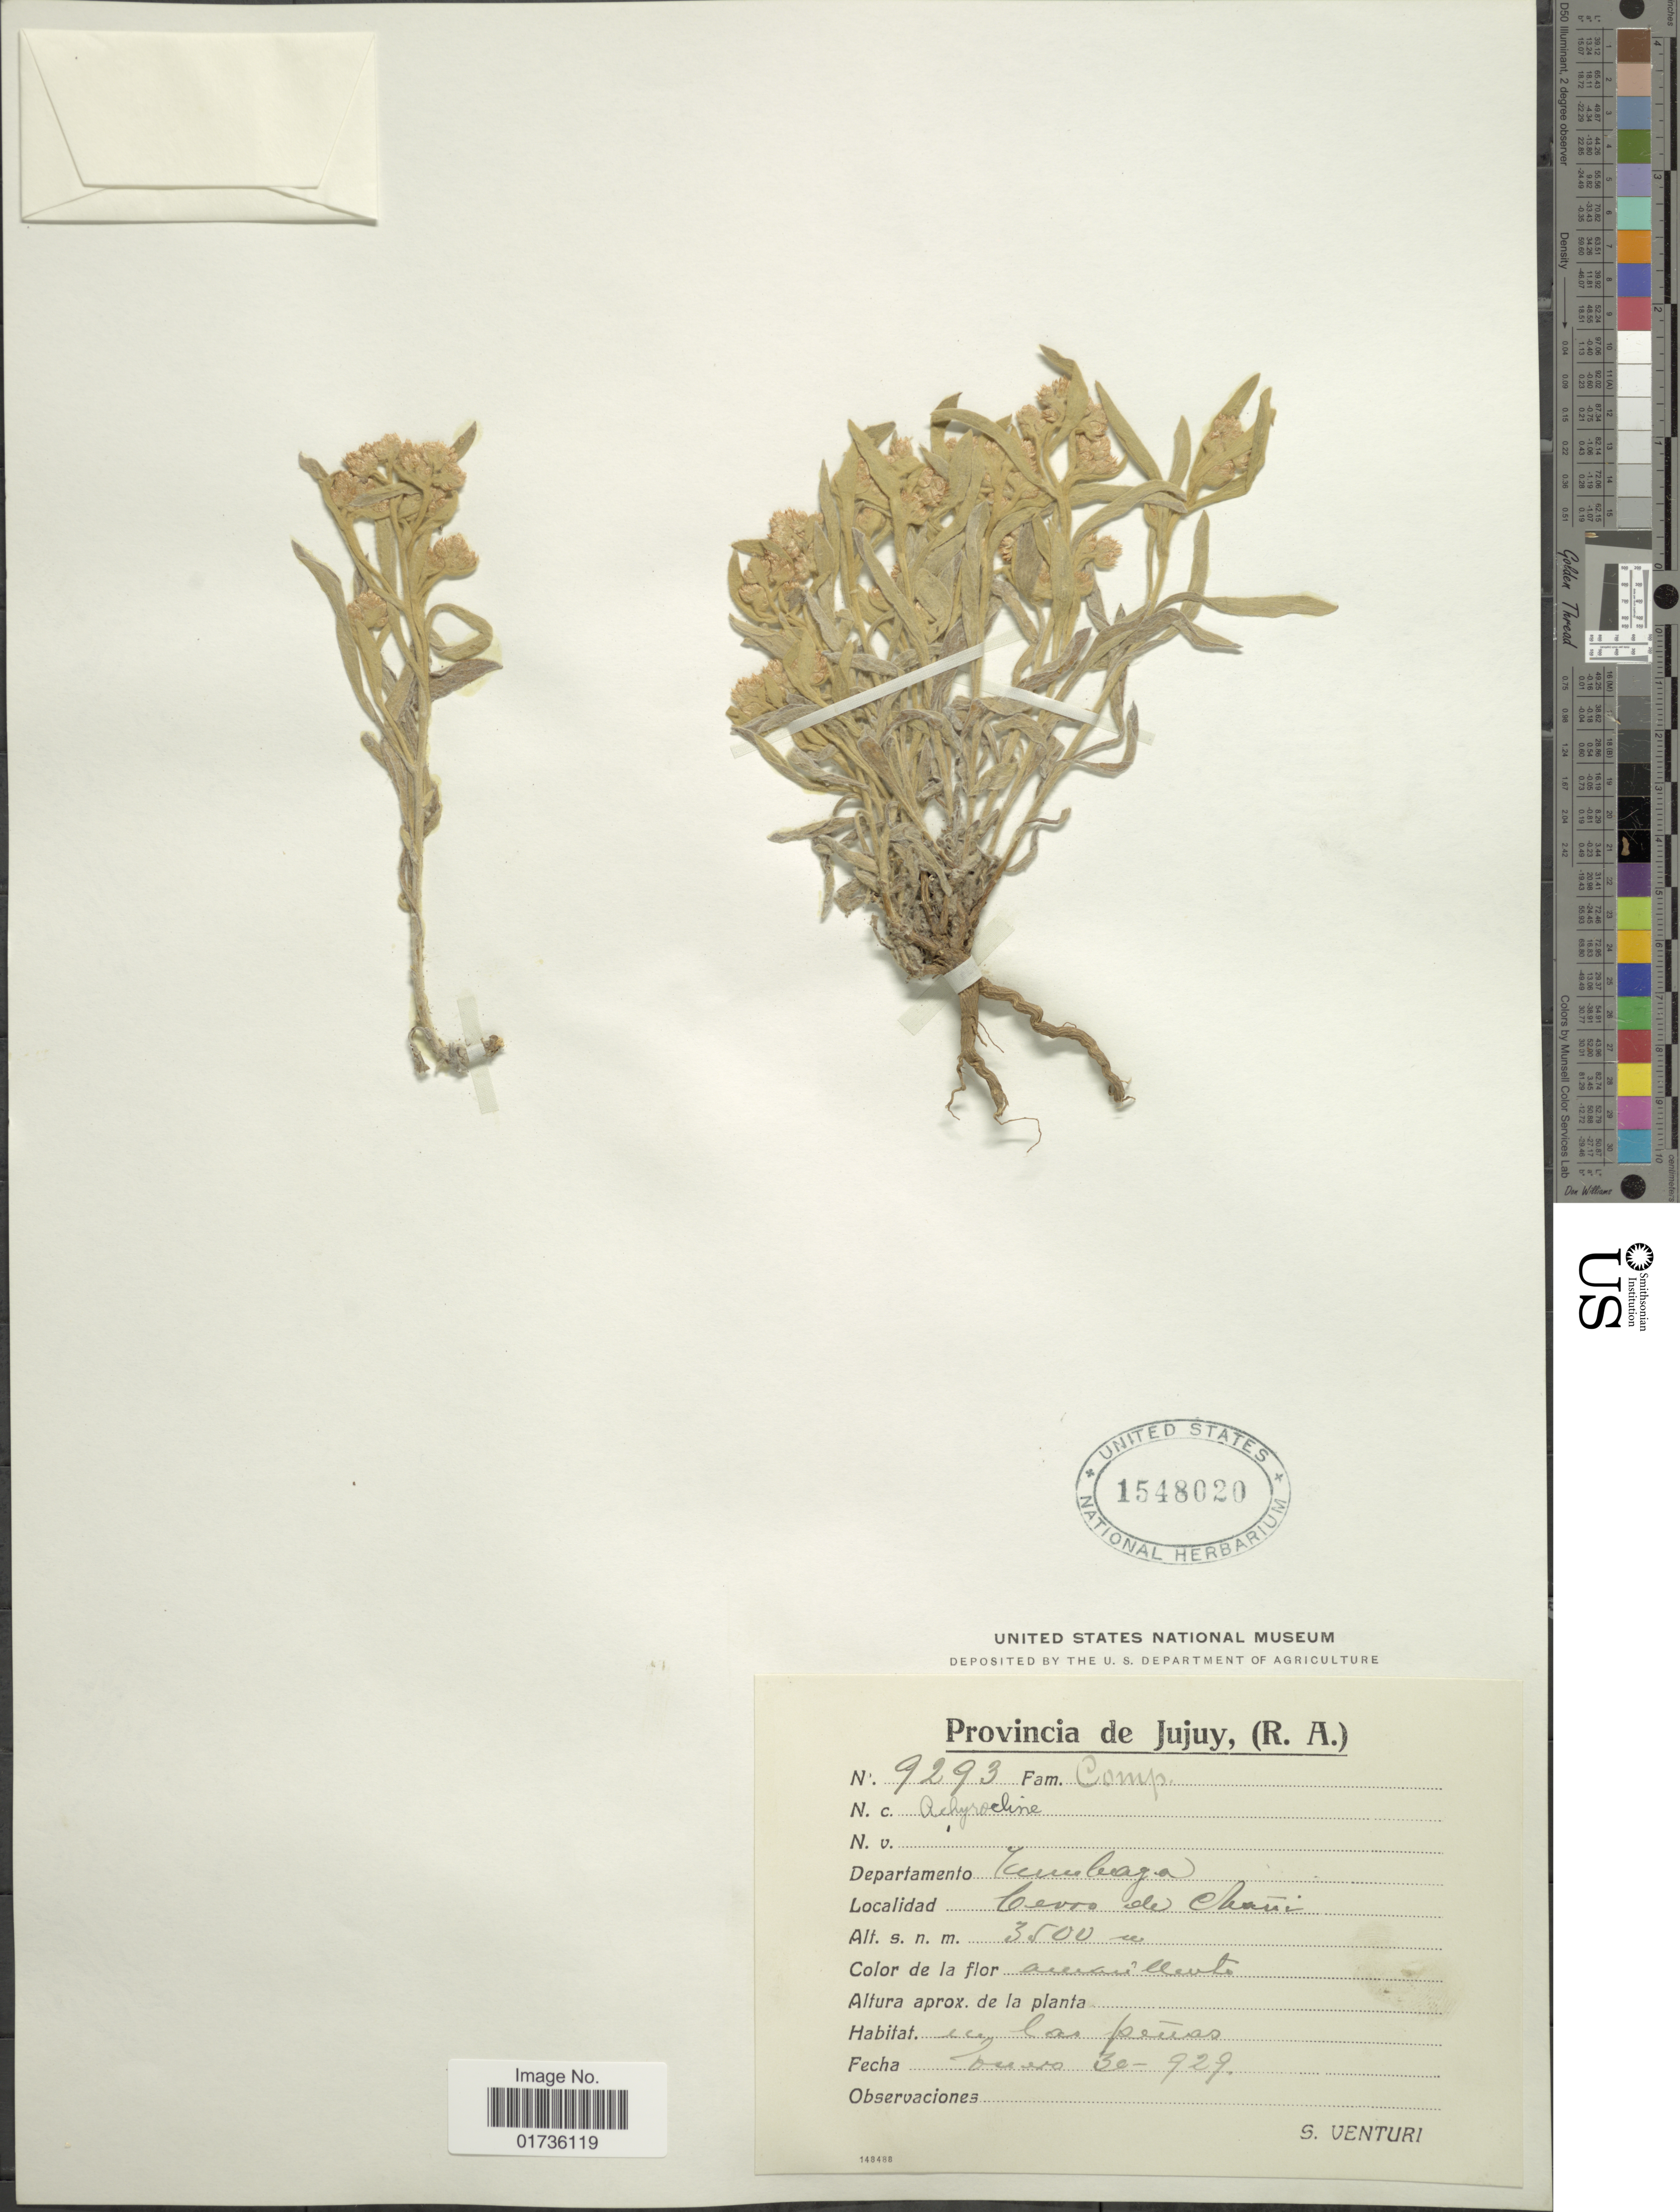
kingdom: Plantae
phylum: Tracheophyta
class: Magnoliopsida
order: Asterales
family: Asteraceae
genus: Achyrocline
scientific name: Achyrocline sp.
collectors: S. Venturi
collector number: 9293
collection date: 1929-01-30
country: Argentina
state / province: Jujuy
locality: (R.A.), Departamento Cumbaya, Cerro de Chañi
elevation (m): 3500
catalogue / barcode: US 1548020